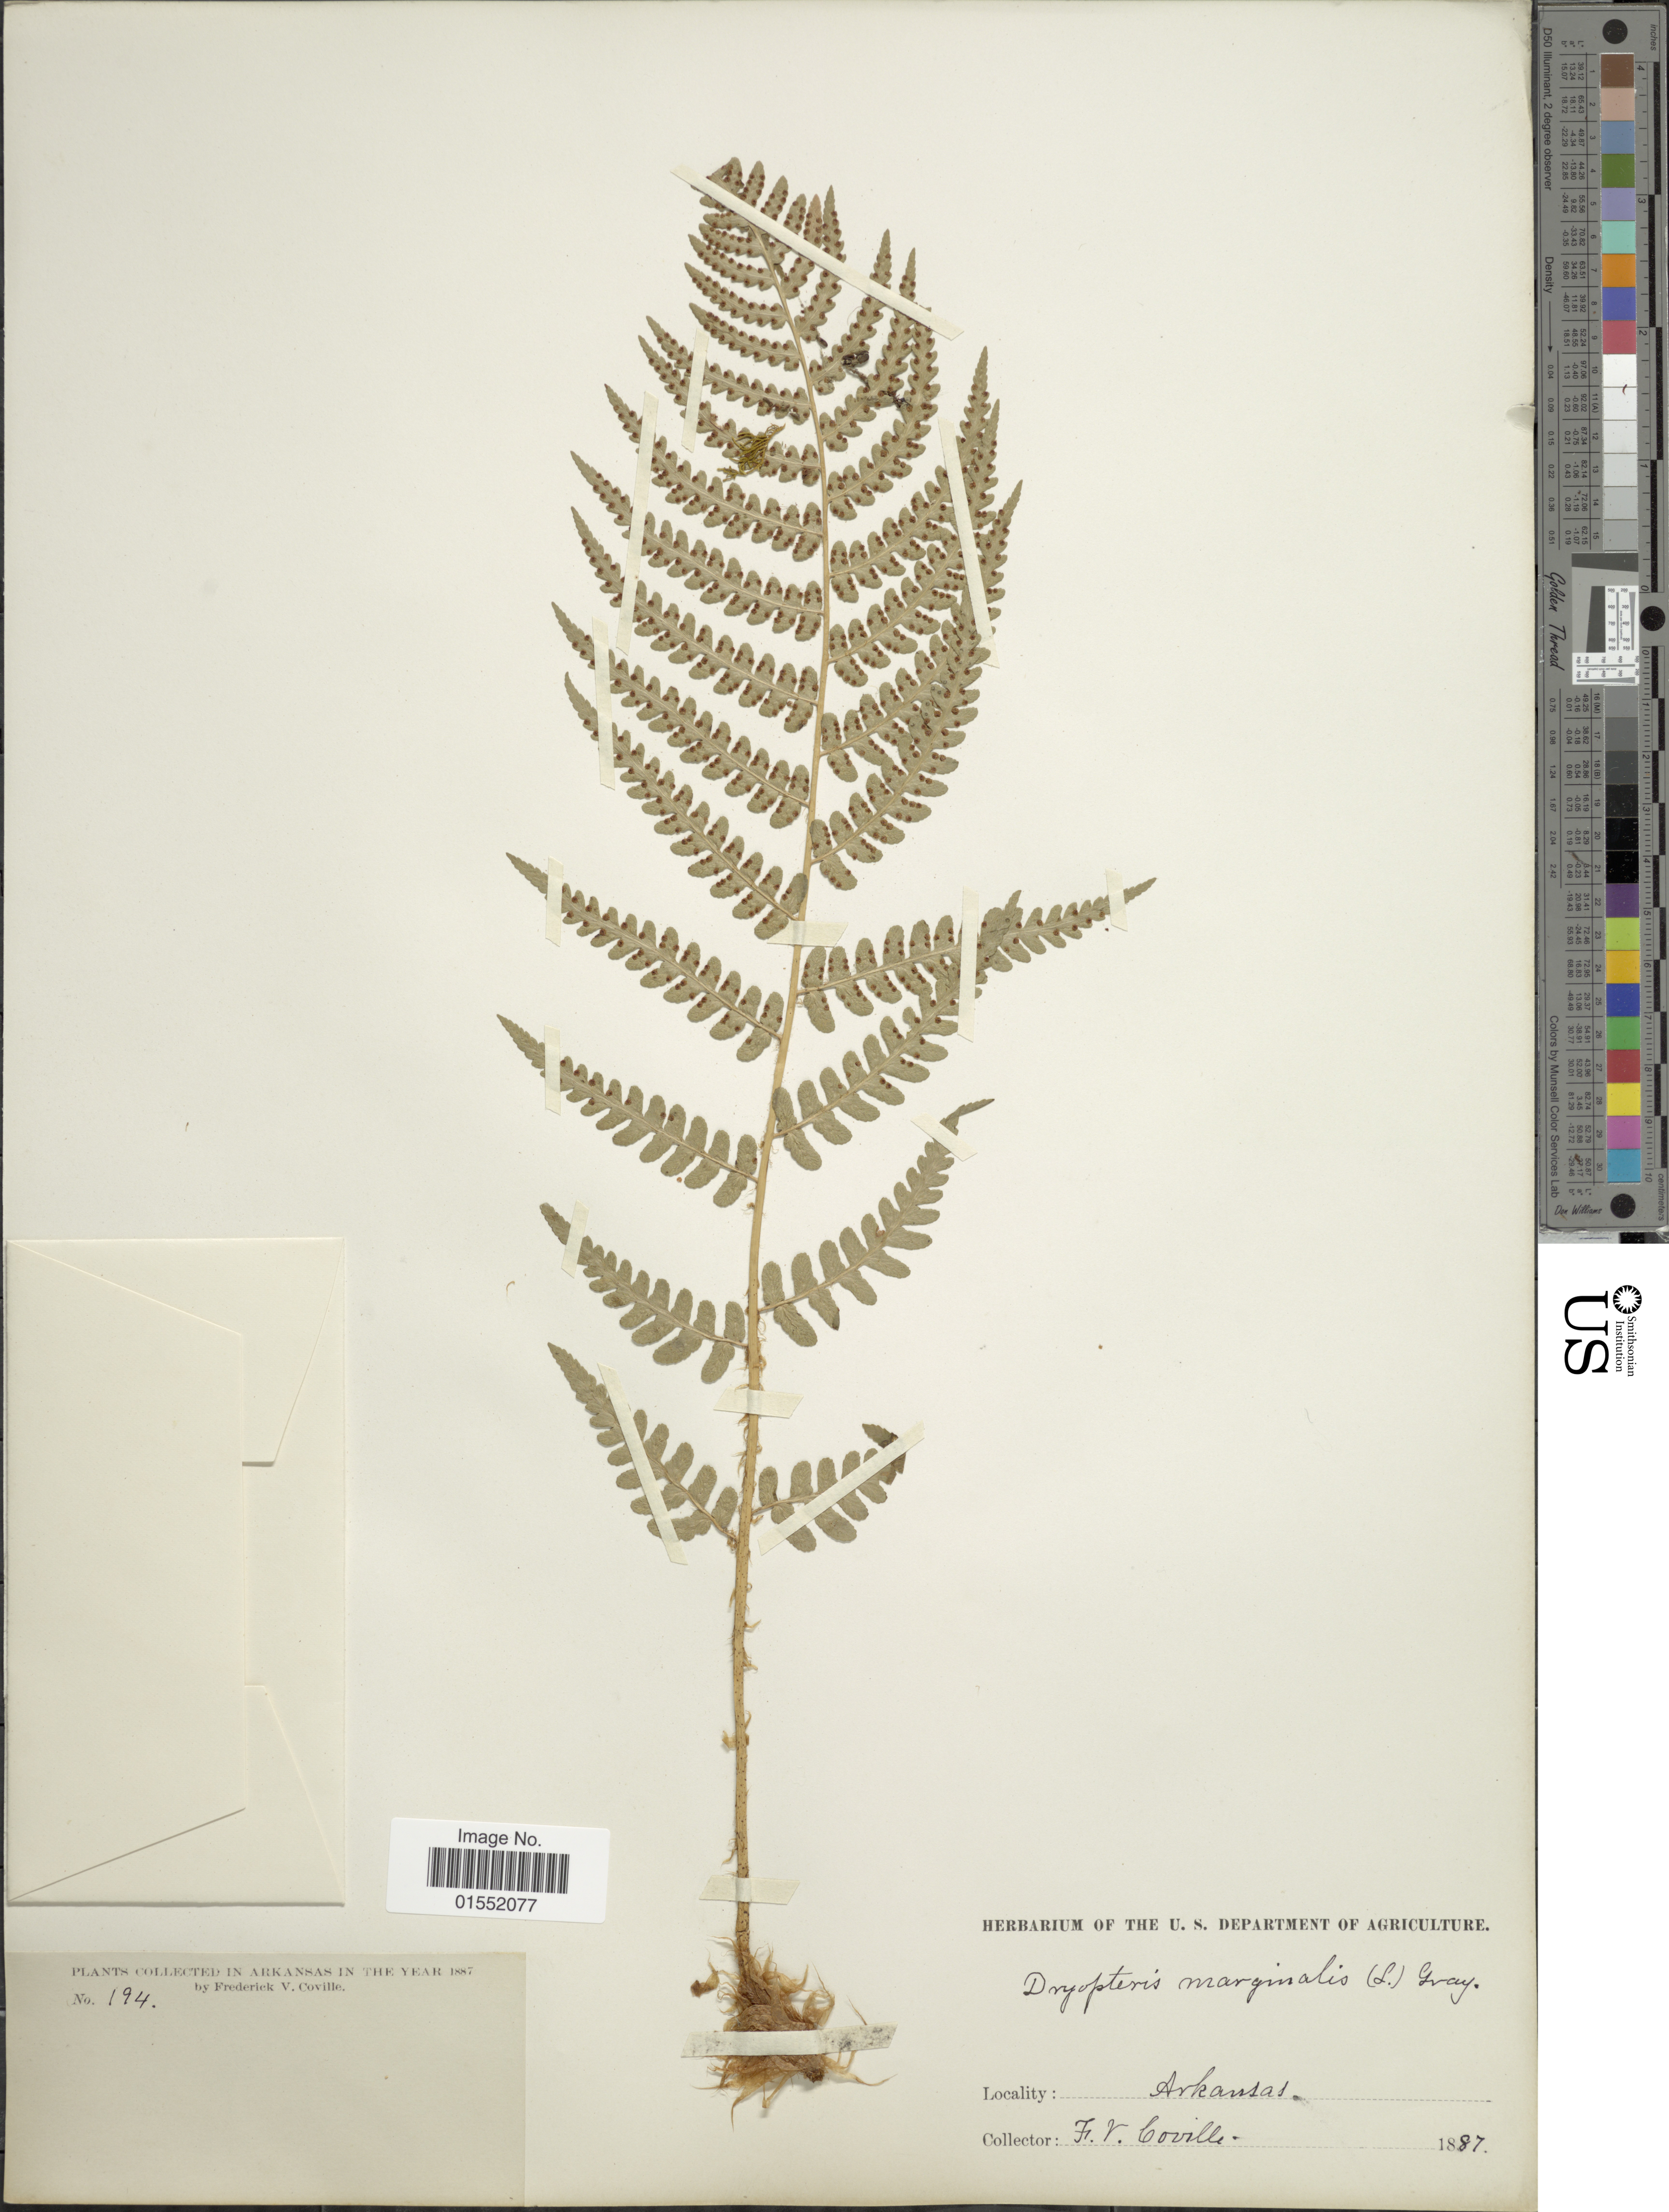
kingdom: Plantae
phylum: Tracheophyta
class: Polypodiopsida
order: Polypodiales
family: Dryopteridaceae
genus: Dryopteris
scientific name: Dryopteris marginalis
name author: (L.) A. Gray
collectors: F. V. Coville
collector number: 194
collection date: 1887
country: United States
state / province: Arkansas